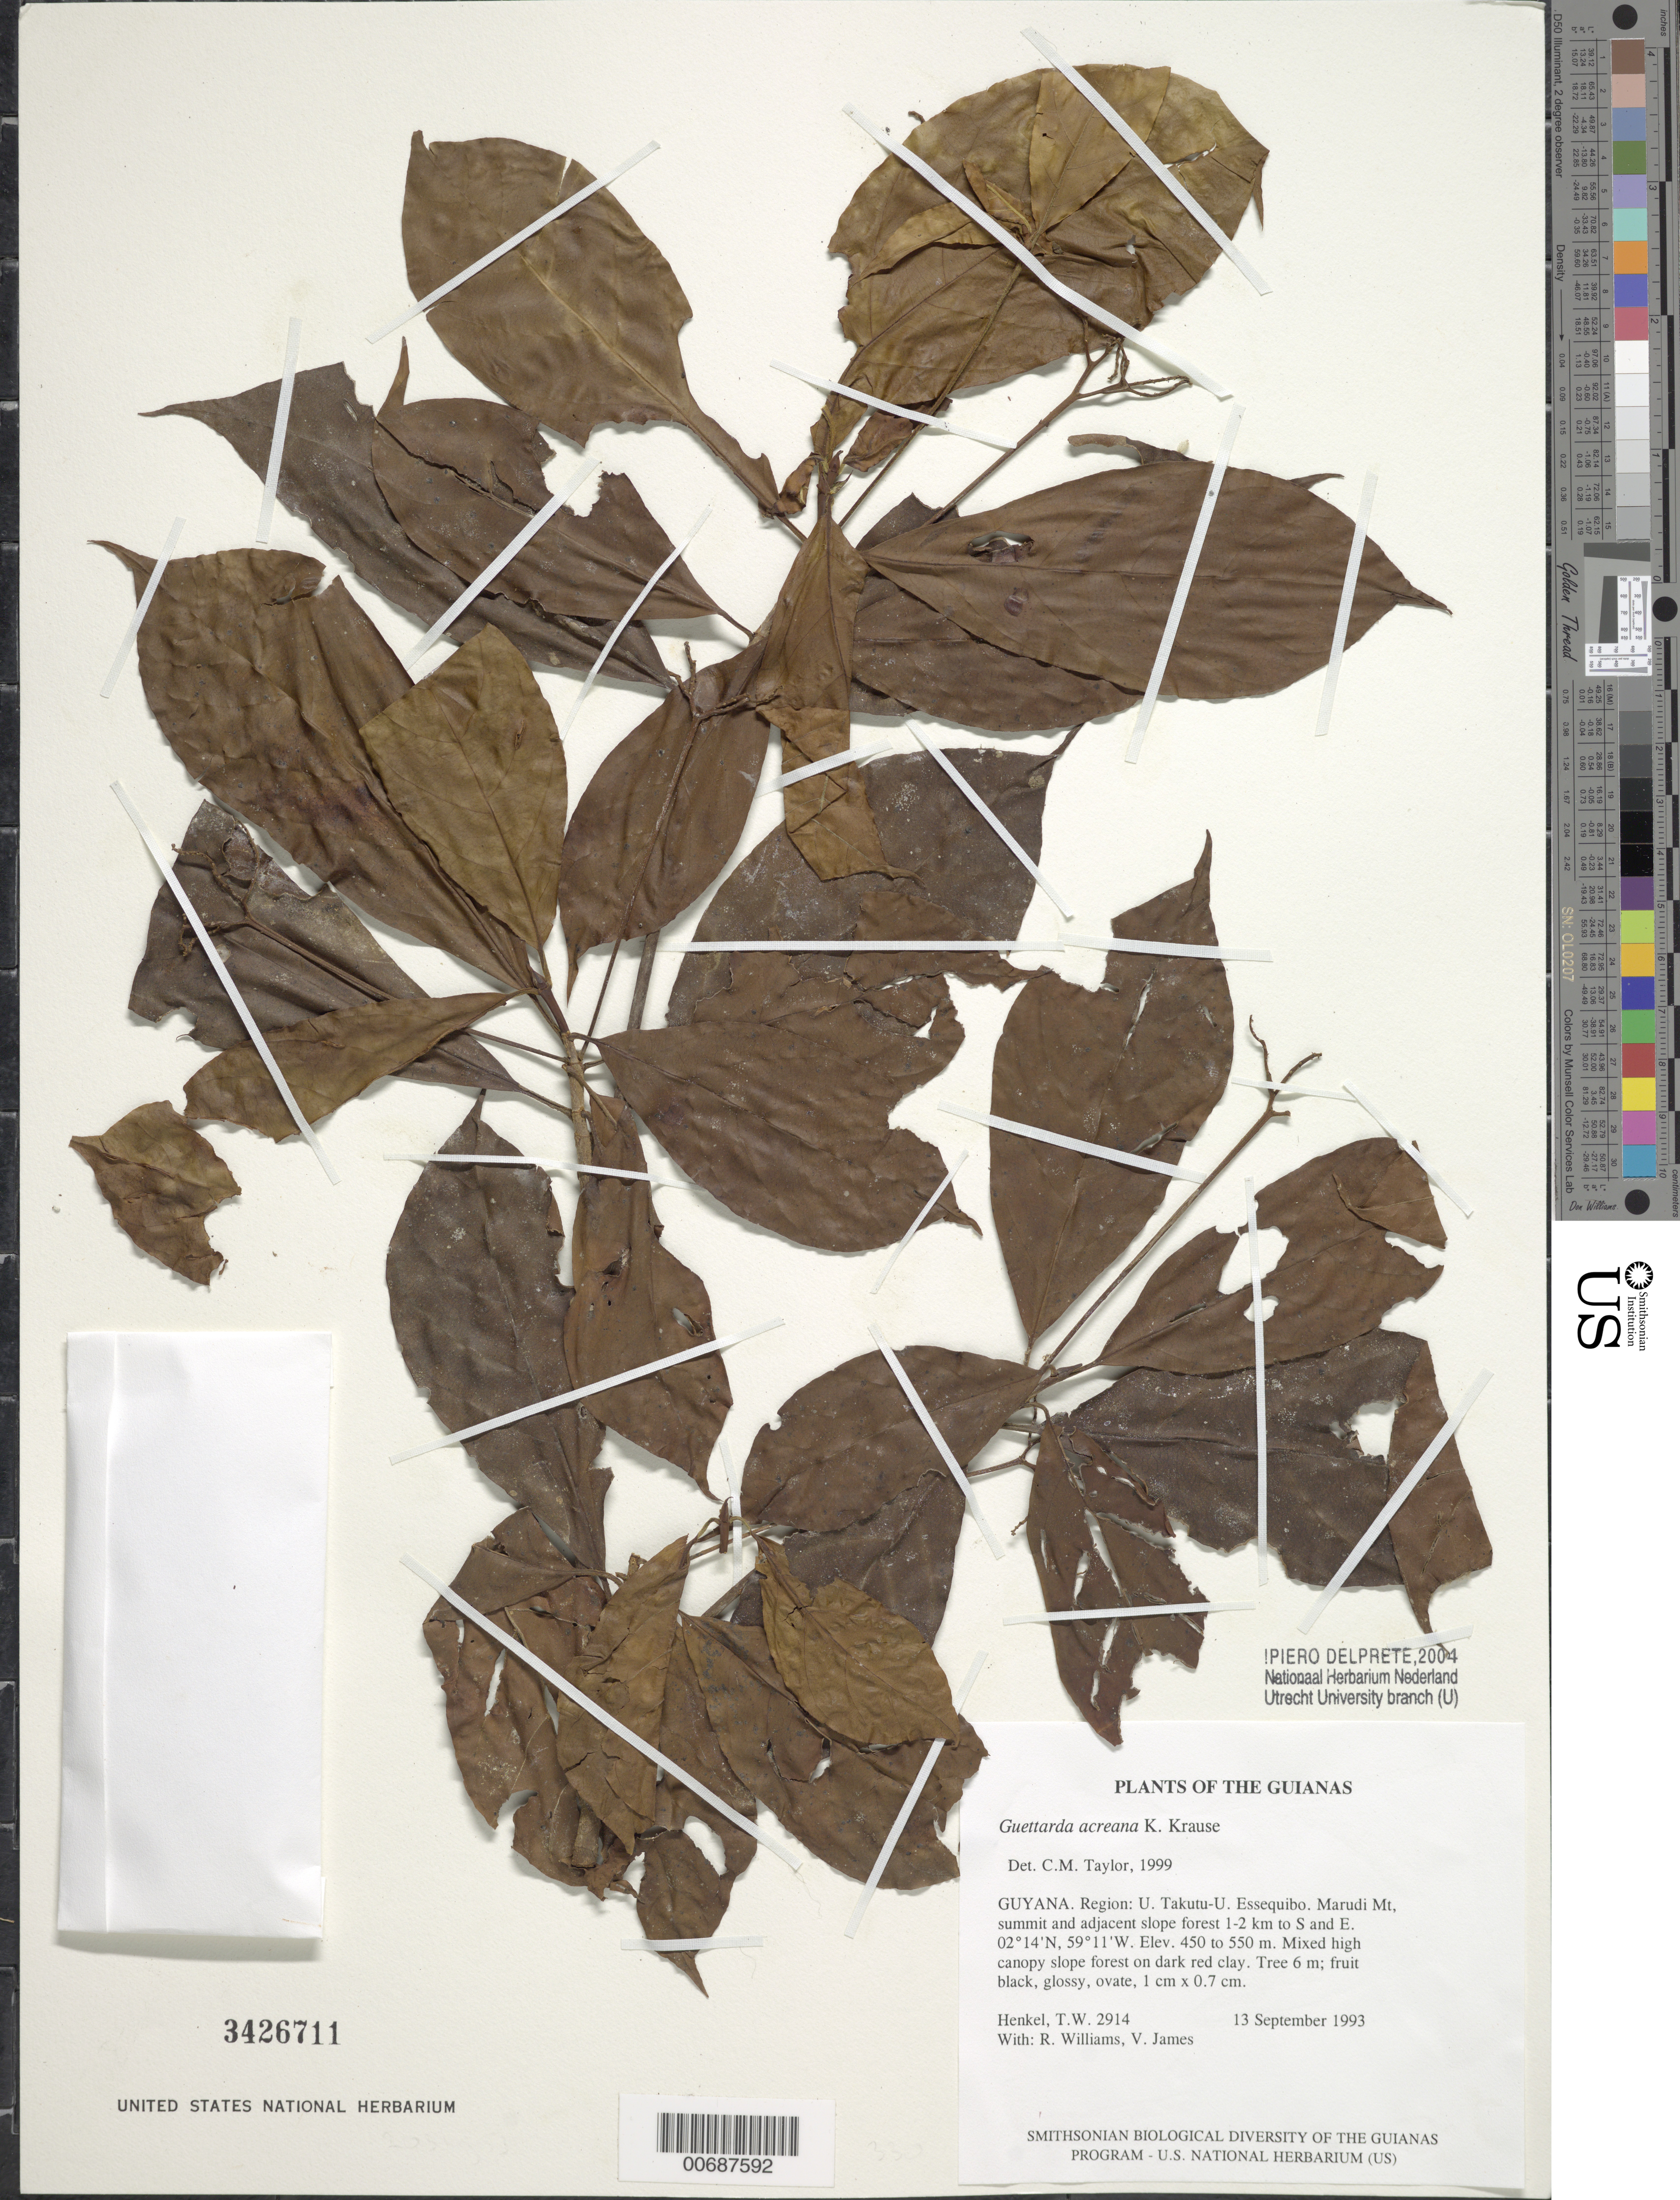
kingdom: Plantae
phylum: Tracheophyta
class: Magnoliopsida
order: Gentianales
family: Rubiaceae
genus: Guettarda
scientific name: Guettarda acreana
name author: K. Krause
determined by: Delprete, P. G., Herb. de Guyane Cay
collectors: T. Henkel, R. Williams & V. James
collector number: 2914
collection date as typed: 13 September 1993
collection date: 1993-09-13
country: Guyana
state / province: U. Takutu-U. Essequibo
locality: Marudi Mt, summit and adjacent slope forest 1-2 km to S and E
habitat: Mixed high canopy slope forest on dark red clay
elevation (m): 450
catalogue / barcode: US 3426711